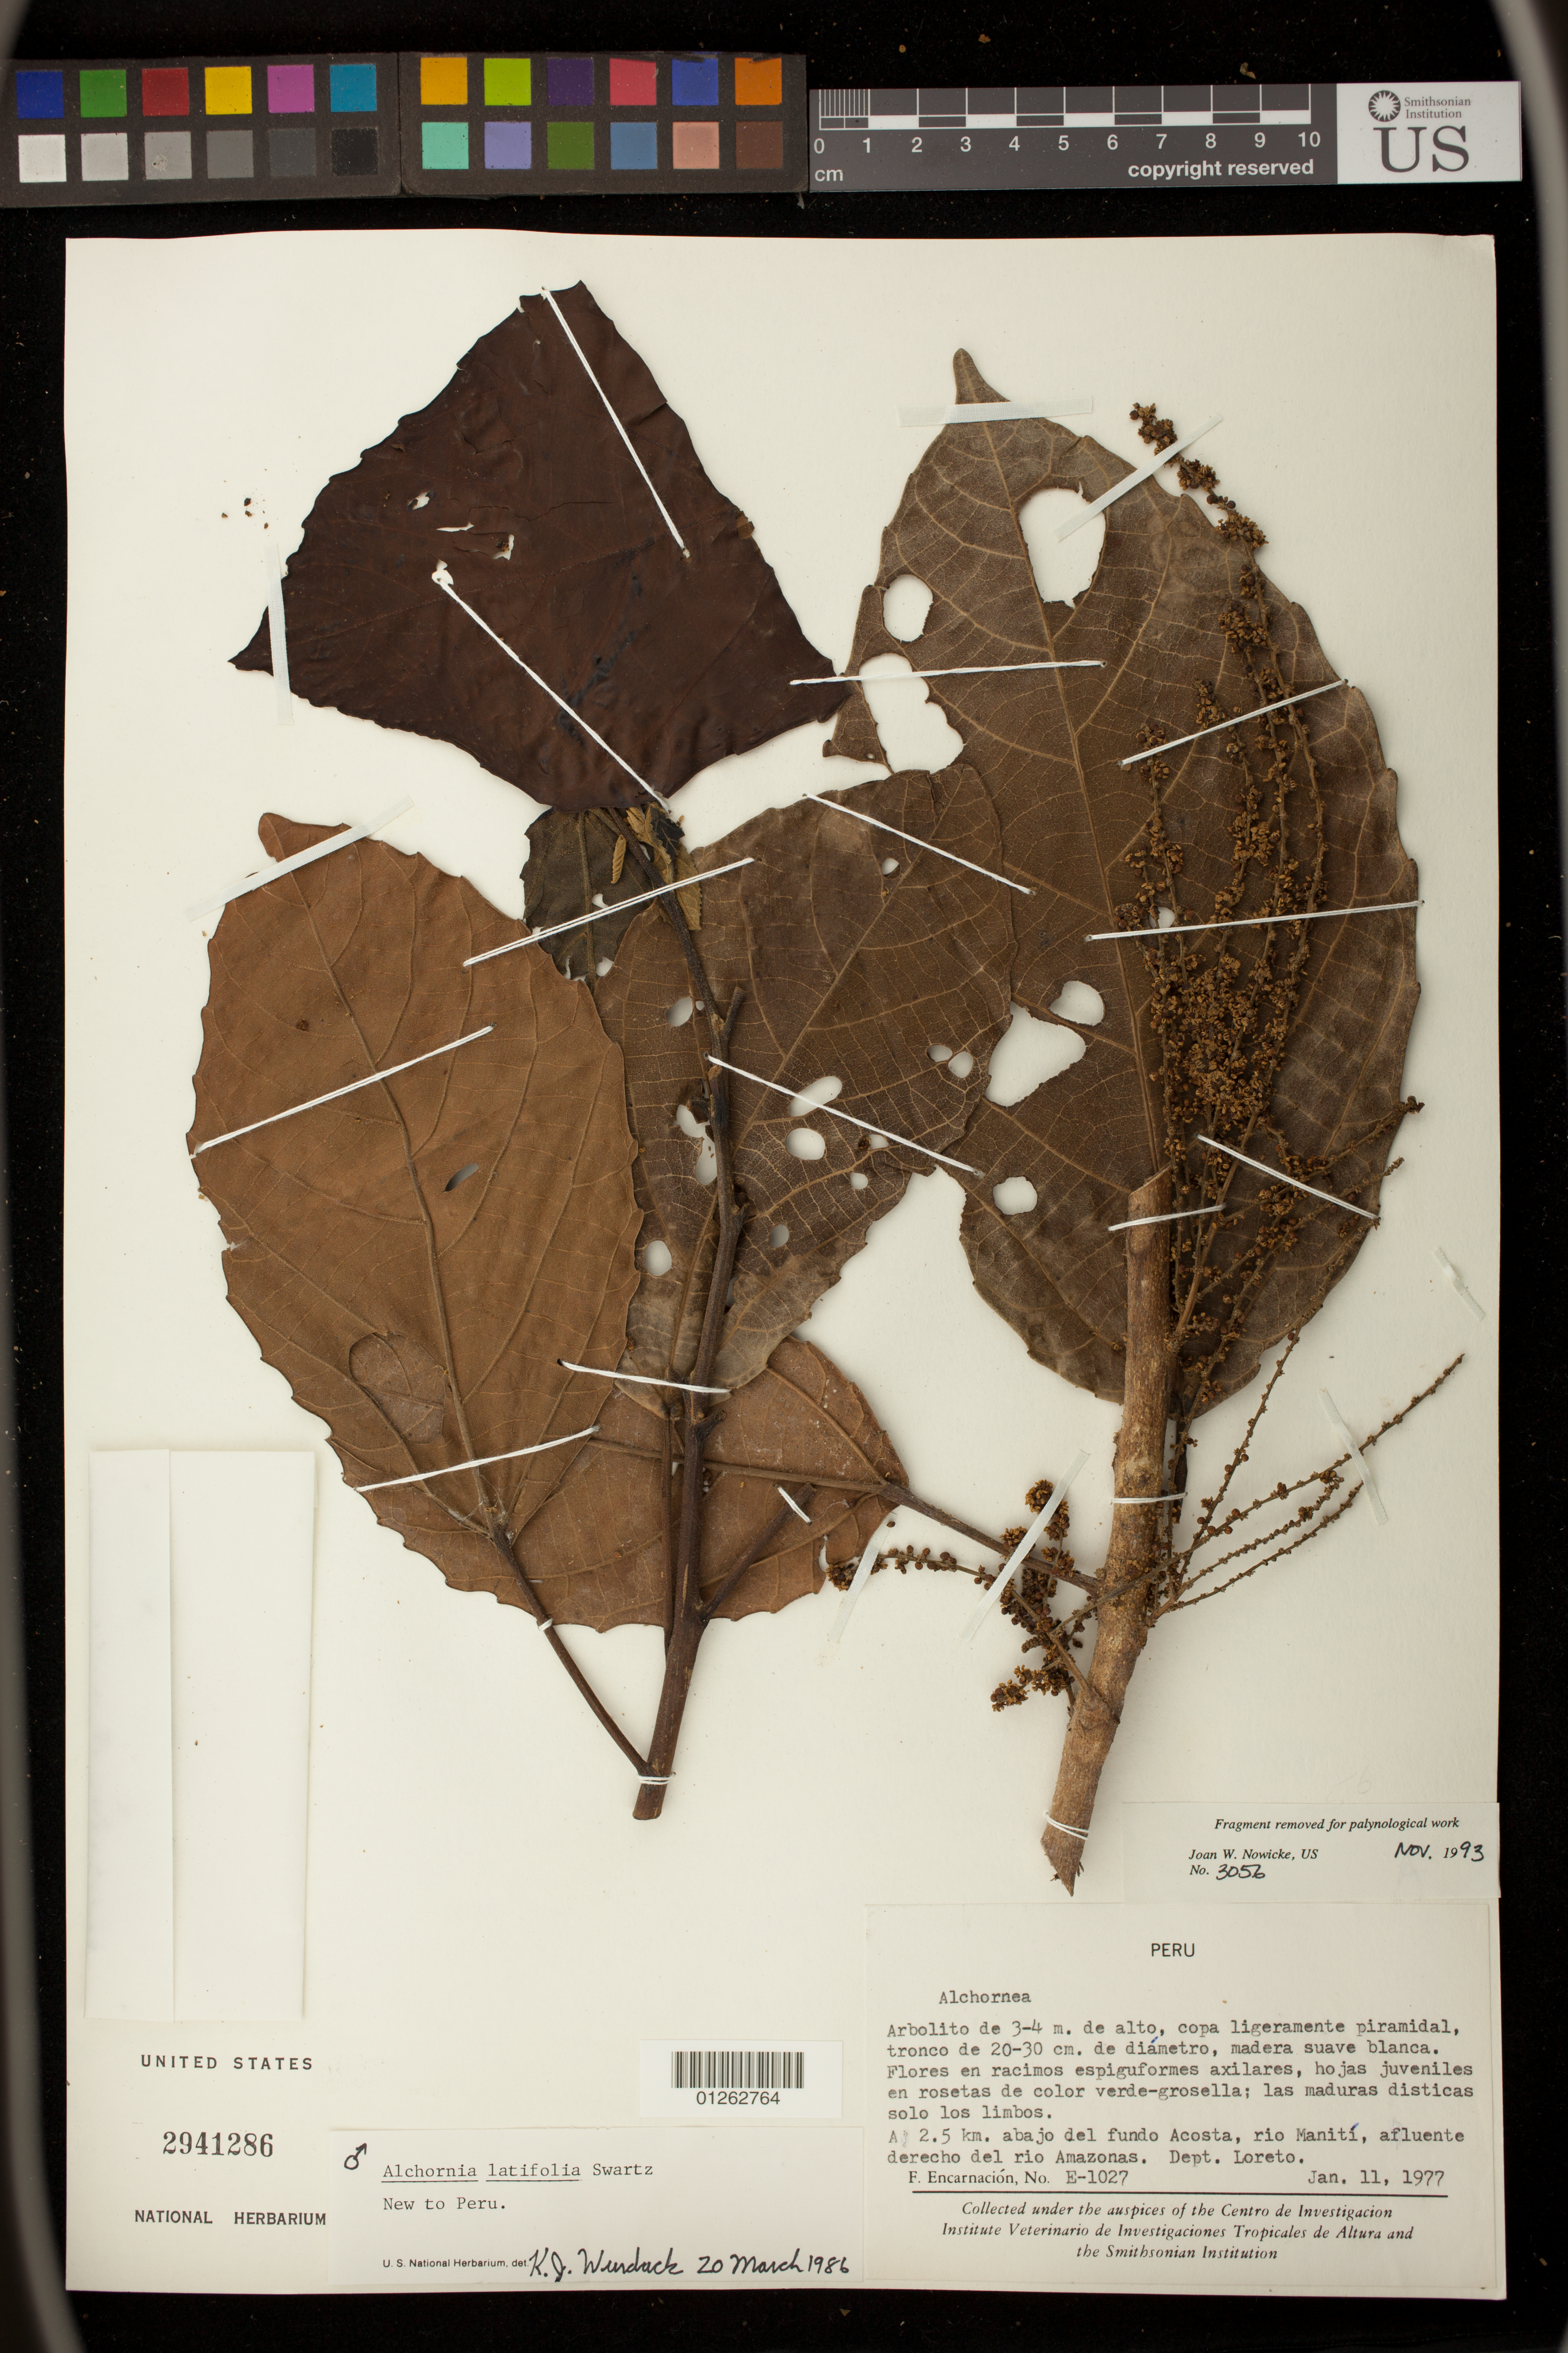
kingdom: Plantae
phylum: Tracheophyta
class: Magnoliopsida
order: Malpighiales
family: Euphorbiaceae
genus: Alchornea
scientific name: Alchornea latifolia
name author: Sw.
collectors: F. Encarnación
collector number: E-1027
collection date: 1977-01-11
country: Peru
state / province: Loreto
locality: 2.5 km. abajo del fundo Acosta, rio Maniti, afluente derecho del rio Amazonas.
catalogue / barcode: US 2941286